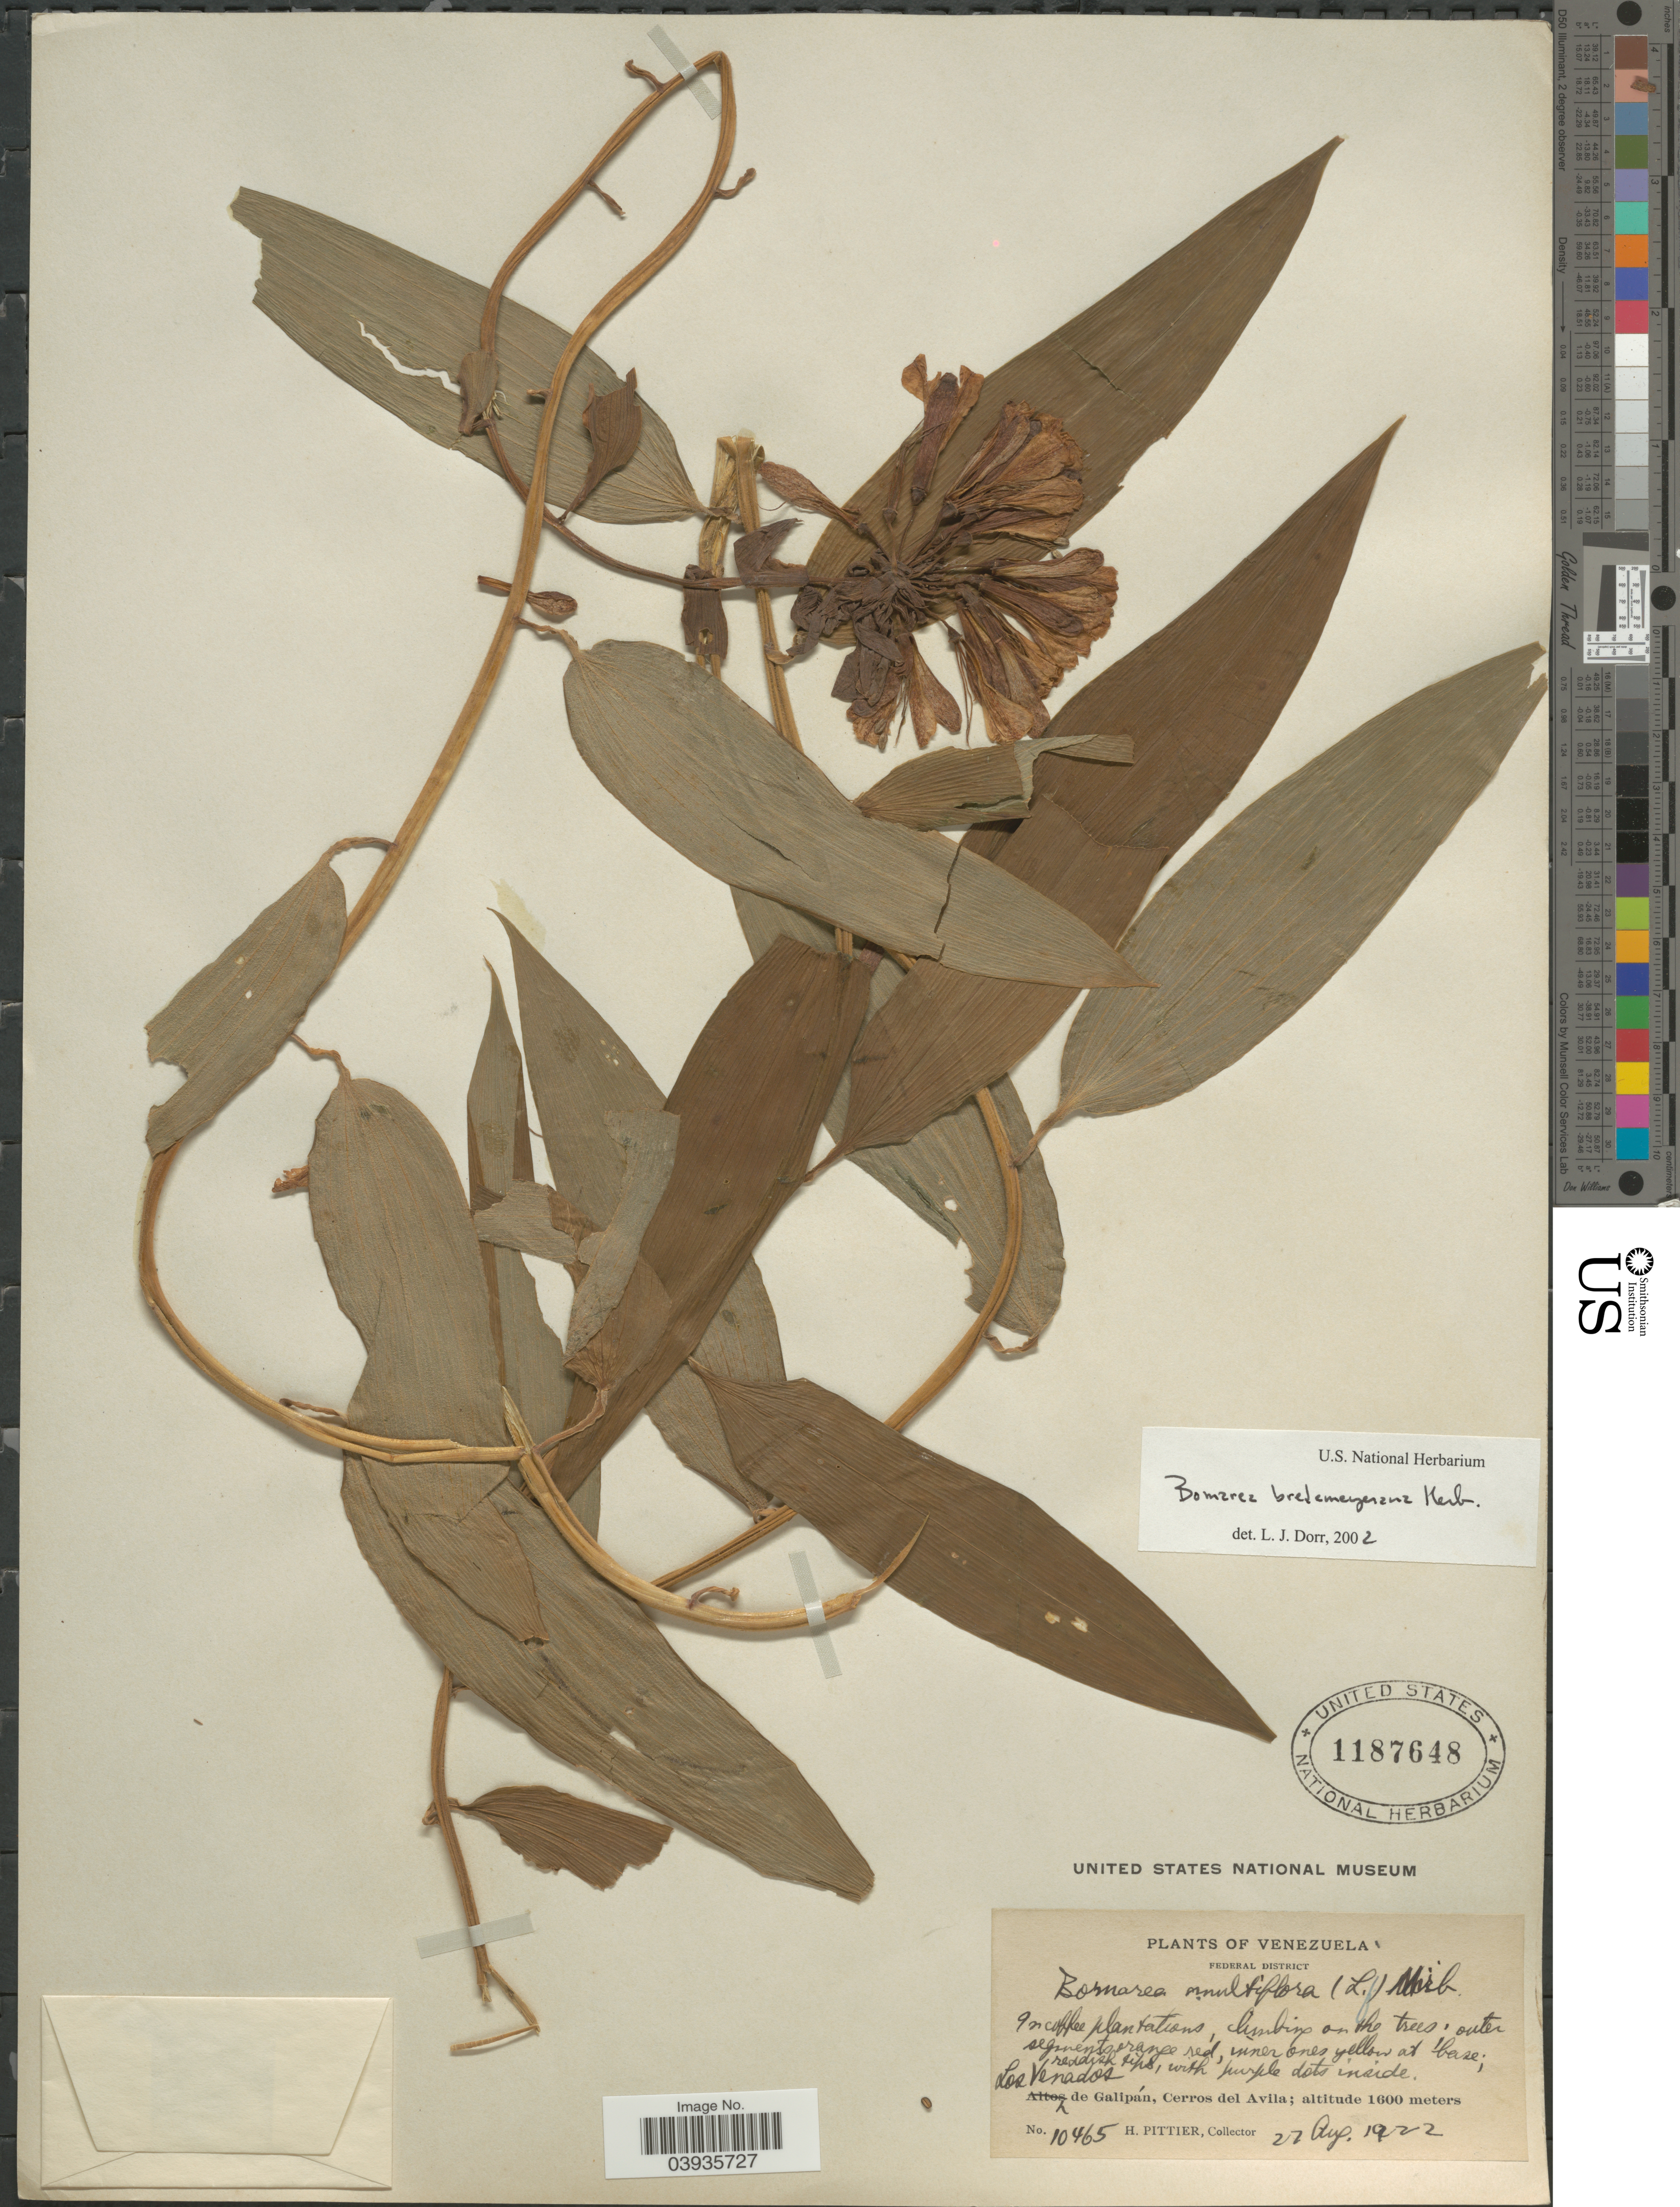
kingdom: Plantae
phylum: Tracheophyta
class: Liliopsida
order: Liliales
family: Alstroemeriaceae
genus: Bomarea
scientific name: Bomarea bredemeyeriana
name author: Herb.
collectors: H. F. Pittier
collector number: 10465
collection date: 1922-08-27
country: Mexico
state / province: Distrito Federal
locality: Federal District. Los Venados de Galipán, Cerros del Avila.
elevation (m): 1600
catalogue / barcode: US 1187648